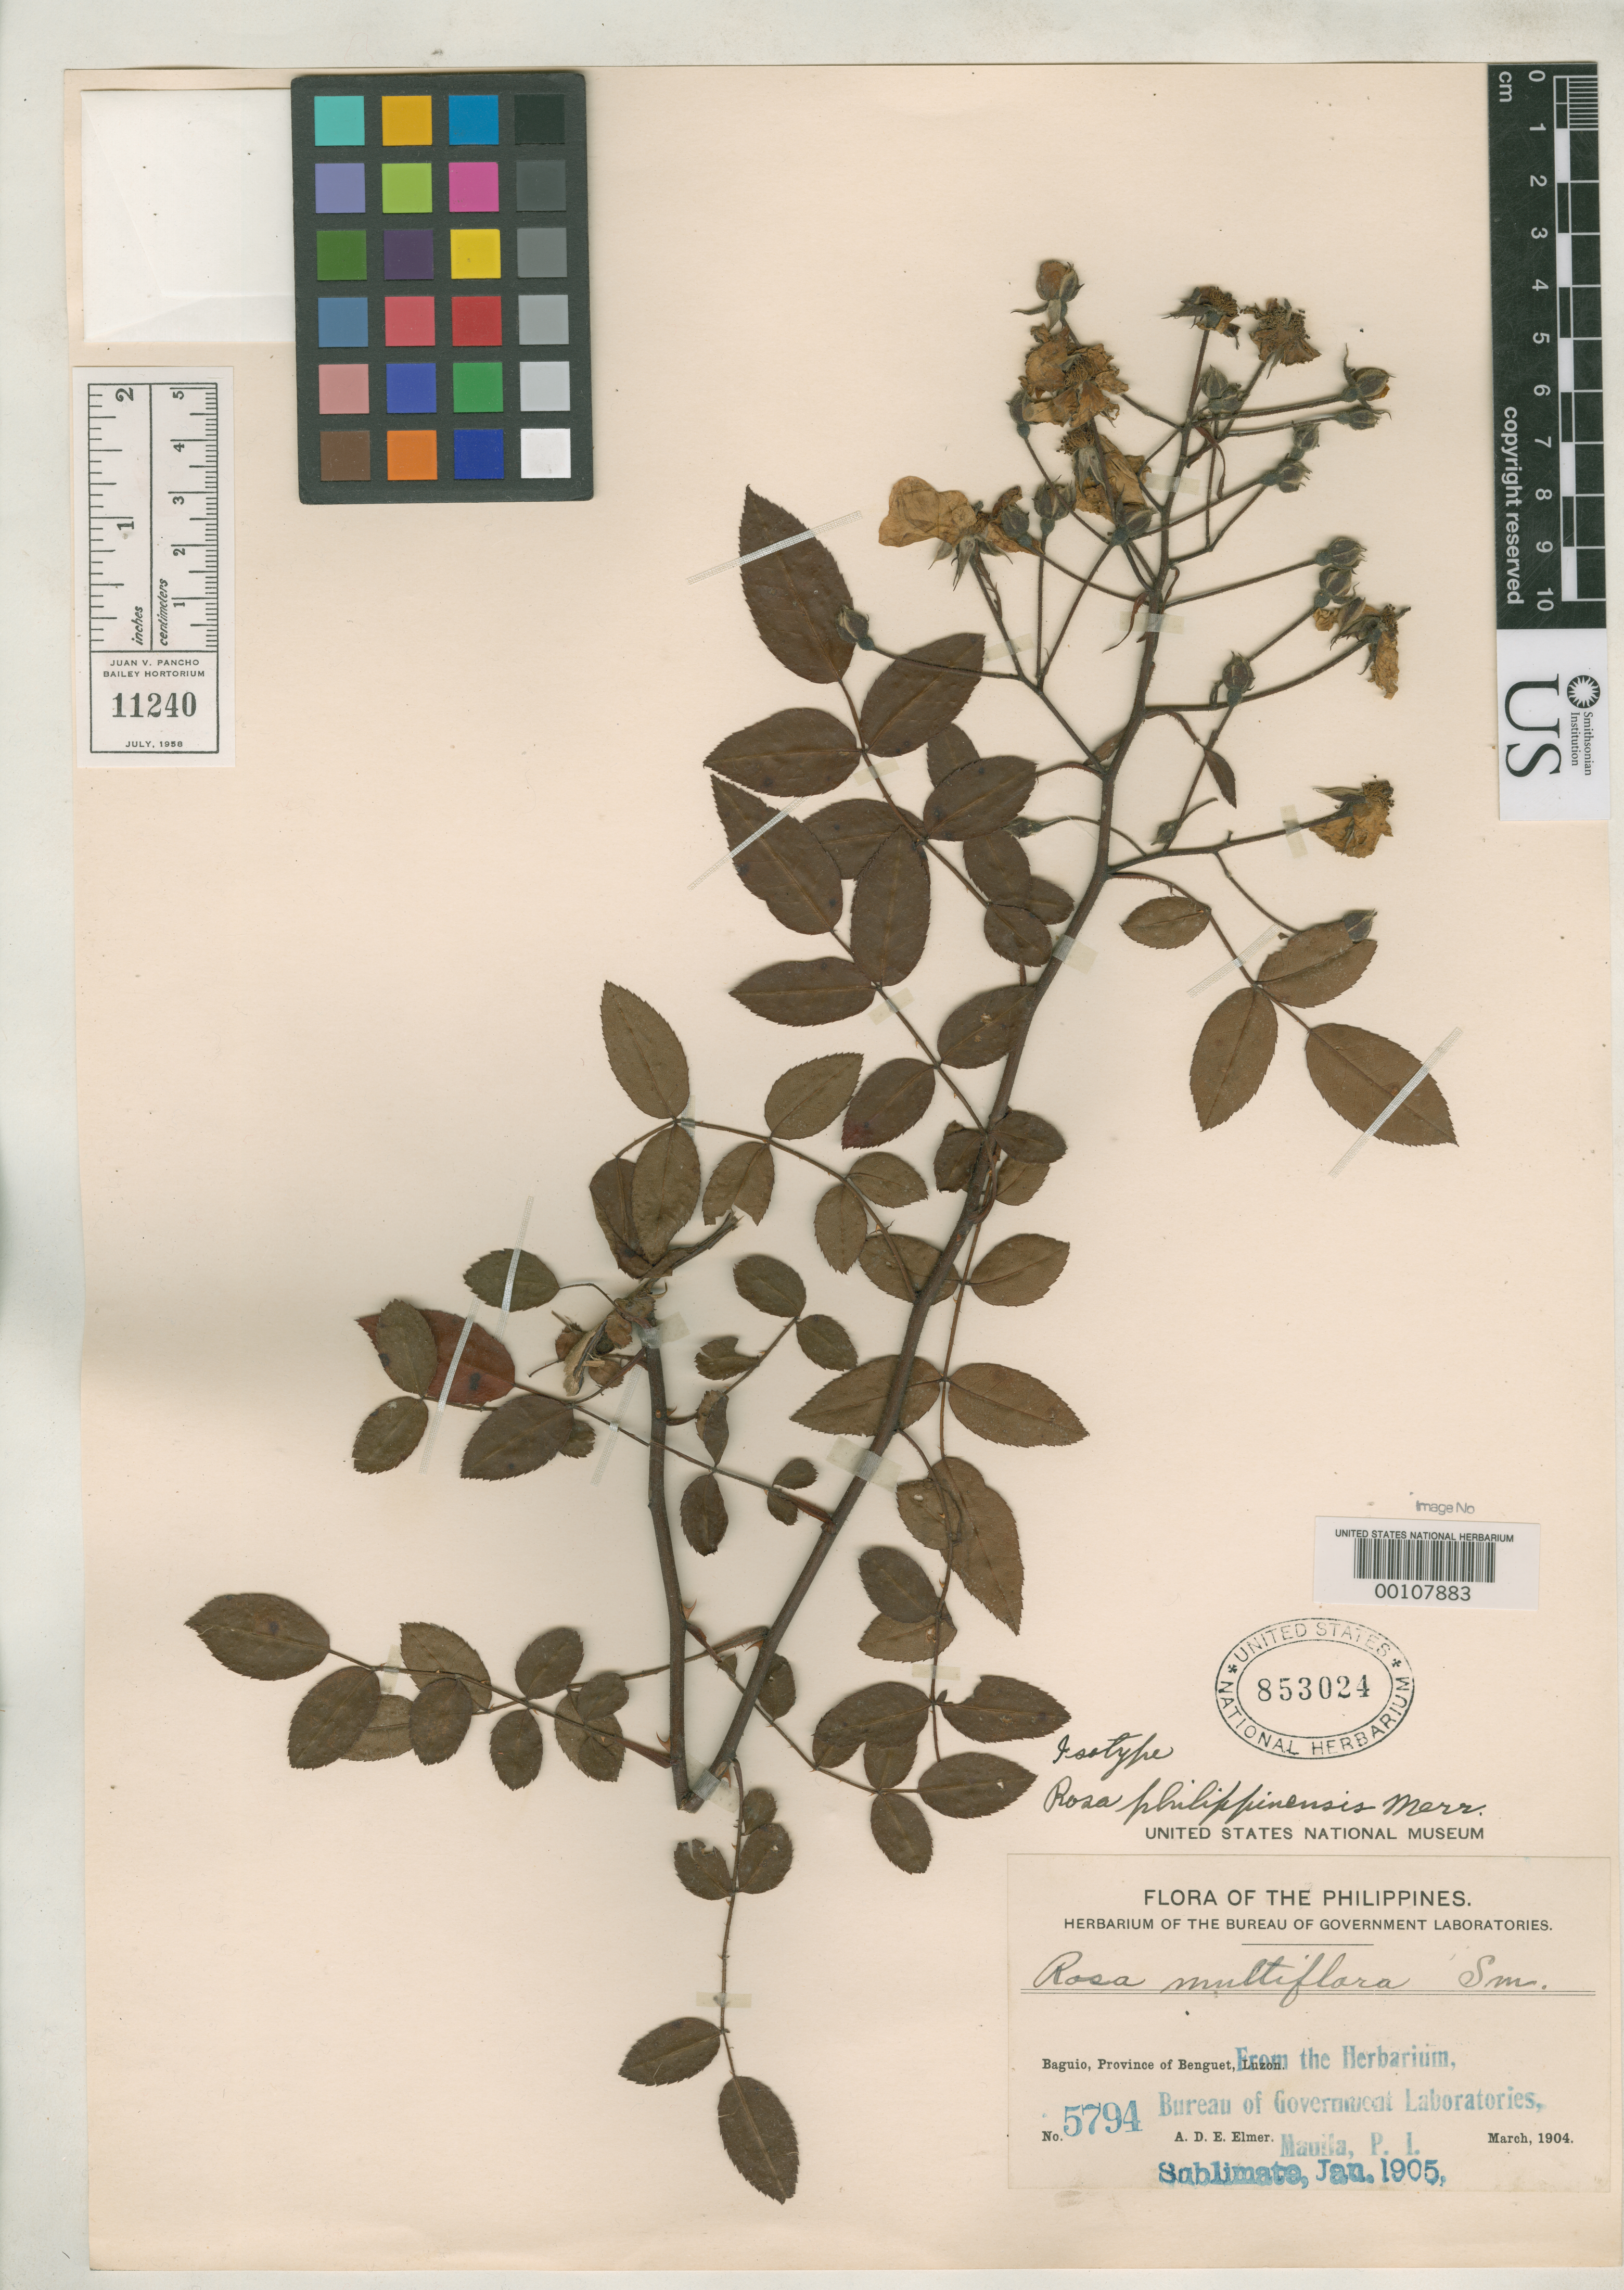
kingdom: Plantae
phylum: Tracheophyta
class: Magnoliopsida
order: Rosales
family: Rosaceae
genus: Rosa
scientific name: Rosa philippinensis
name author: Merr.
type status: Isotype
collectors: A. D. E. Elmer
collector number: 5794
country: Philippines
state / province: Cordillera (Administrative Region)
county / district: Benguet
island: Luzon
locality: Baguio & vicinity.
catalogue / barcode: US 853024